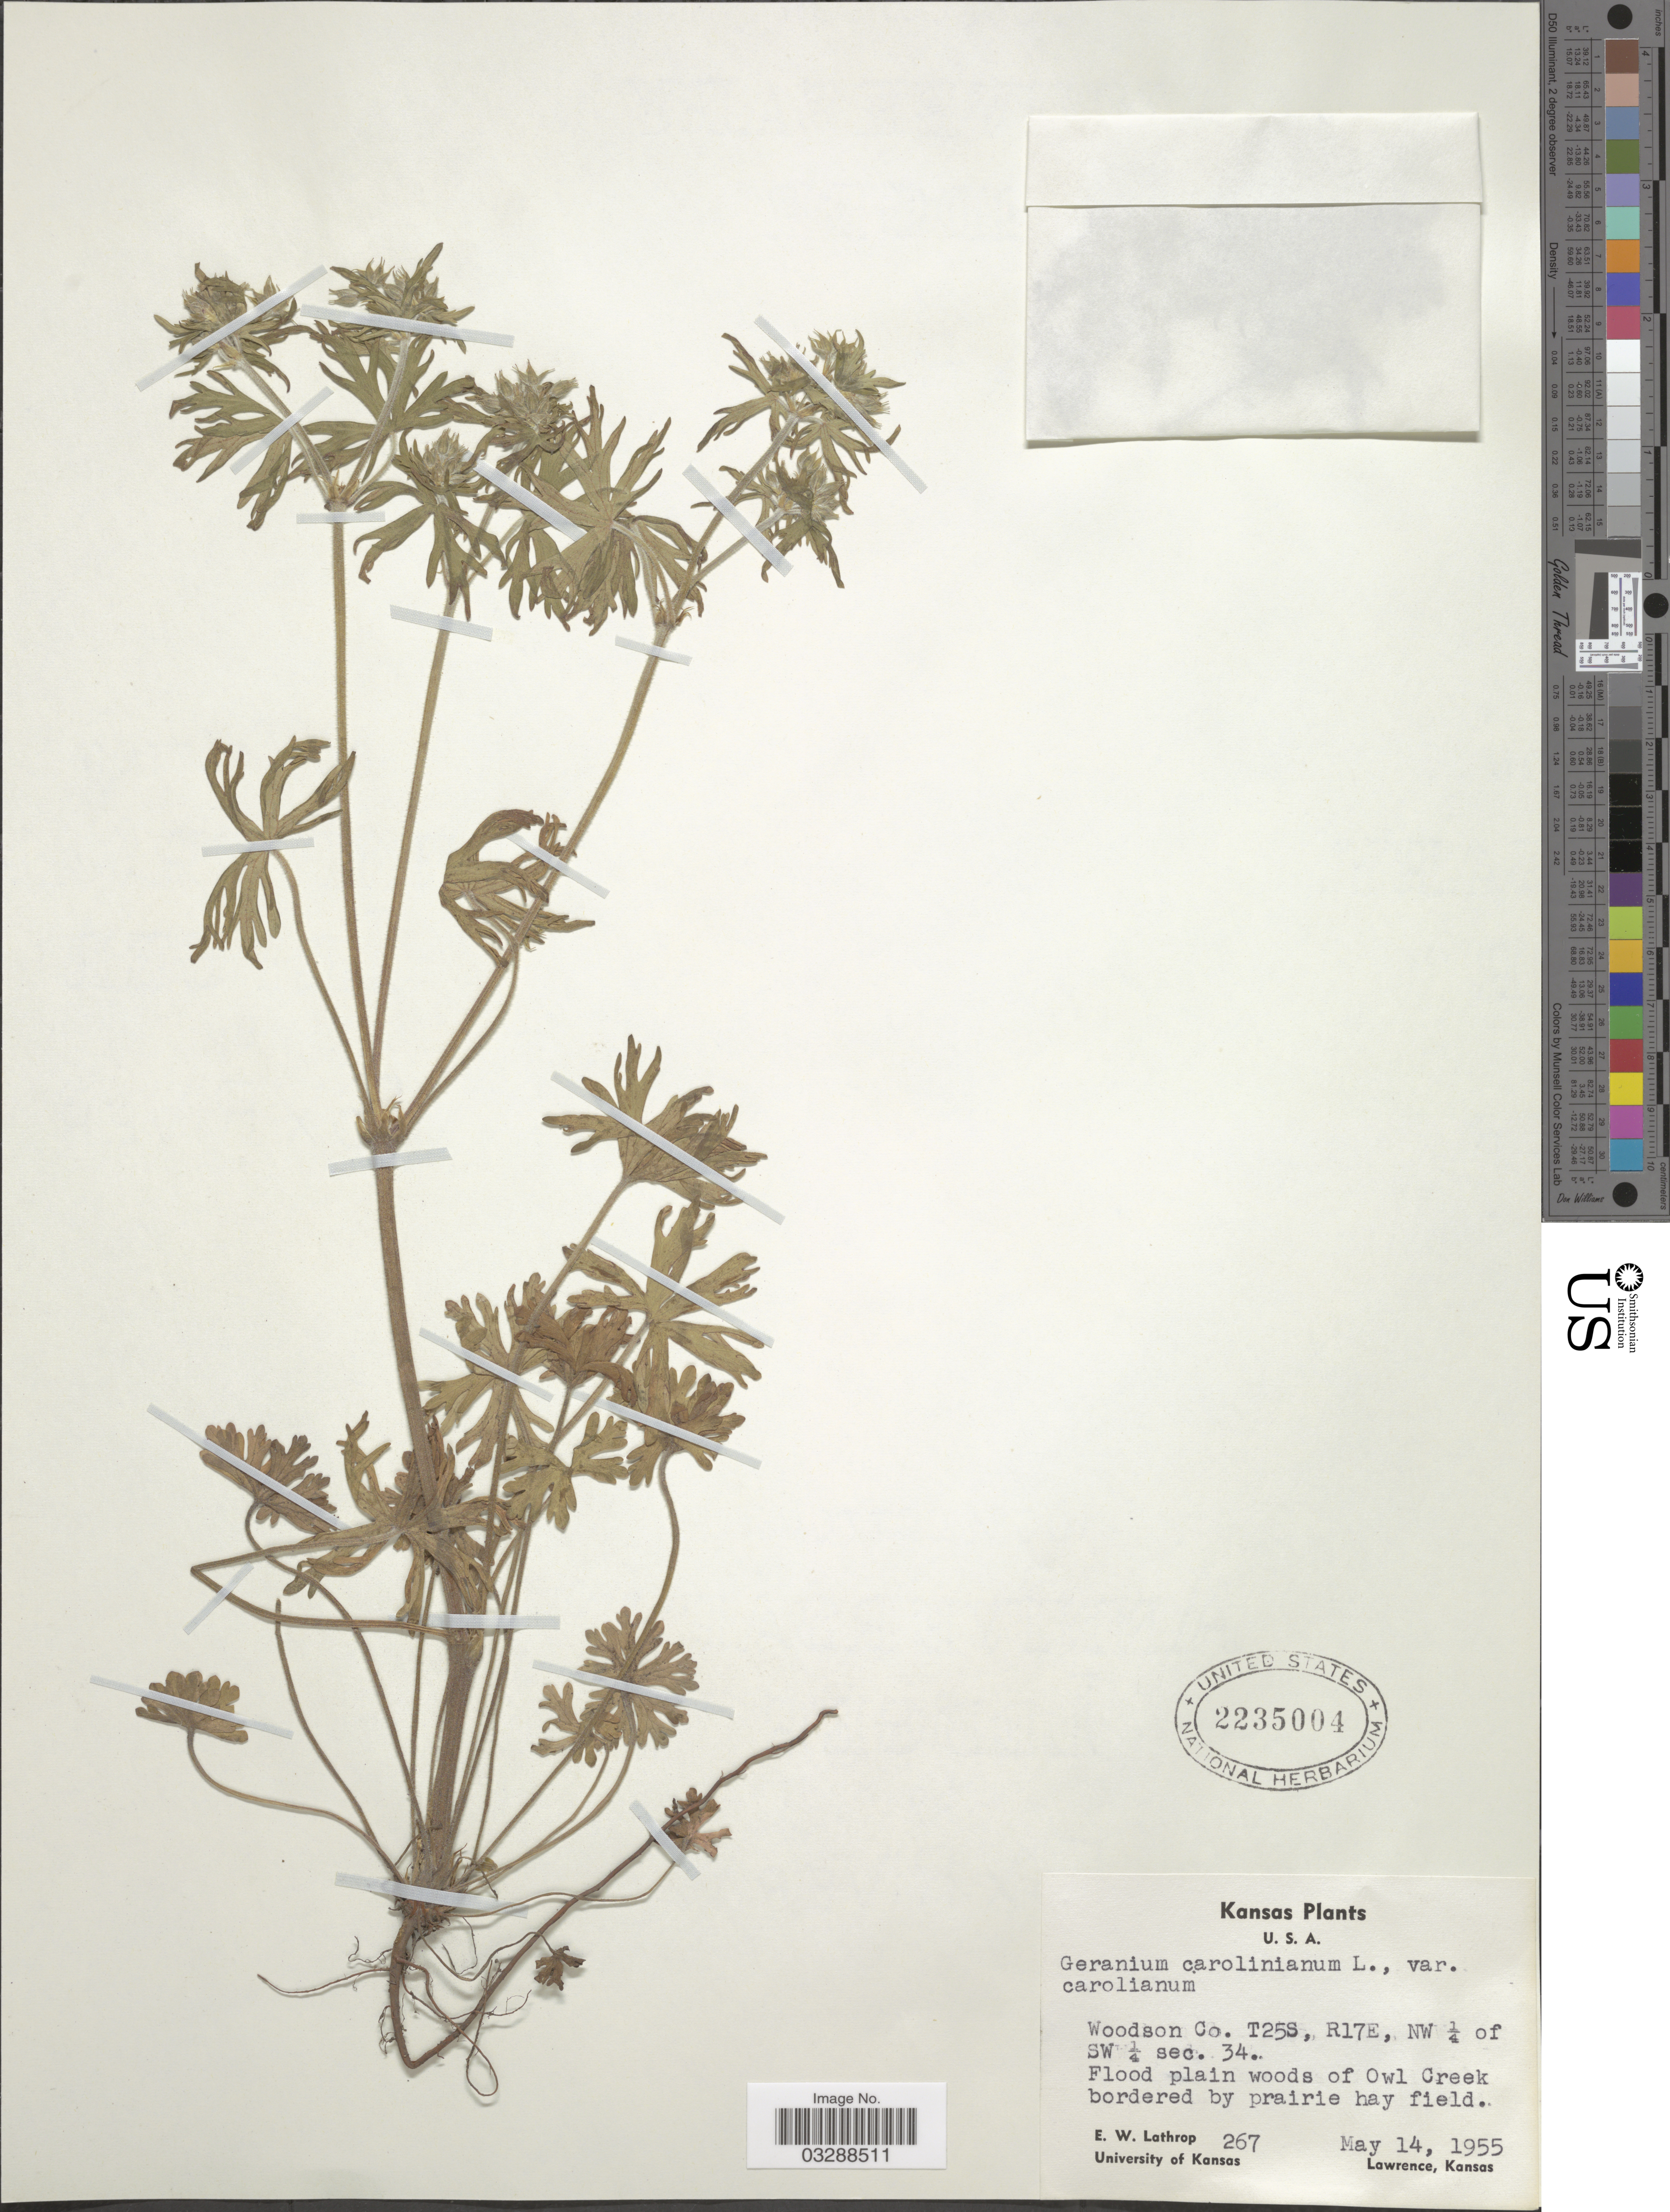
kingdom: Plantae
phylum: Tracheophyta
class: Magnoliopsida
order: Geraniales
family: Geraniaceae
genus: Geranium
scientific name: Geranium carolinianum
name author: L.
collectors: E. W. Lathrop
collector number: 267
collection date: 1955-05-14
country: United States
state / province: Kansas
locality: Woodson Co. T25S, R17E, NW¼ of SW¼ sec. 34. Flood plain woods of Owl Creek bordered by prairie hay field.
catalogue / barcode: US 2235004